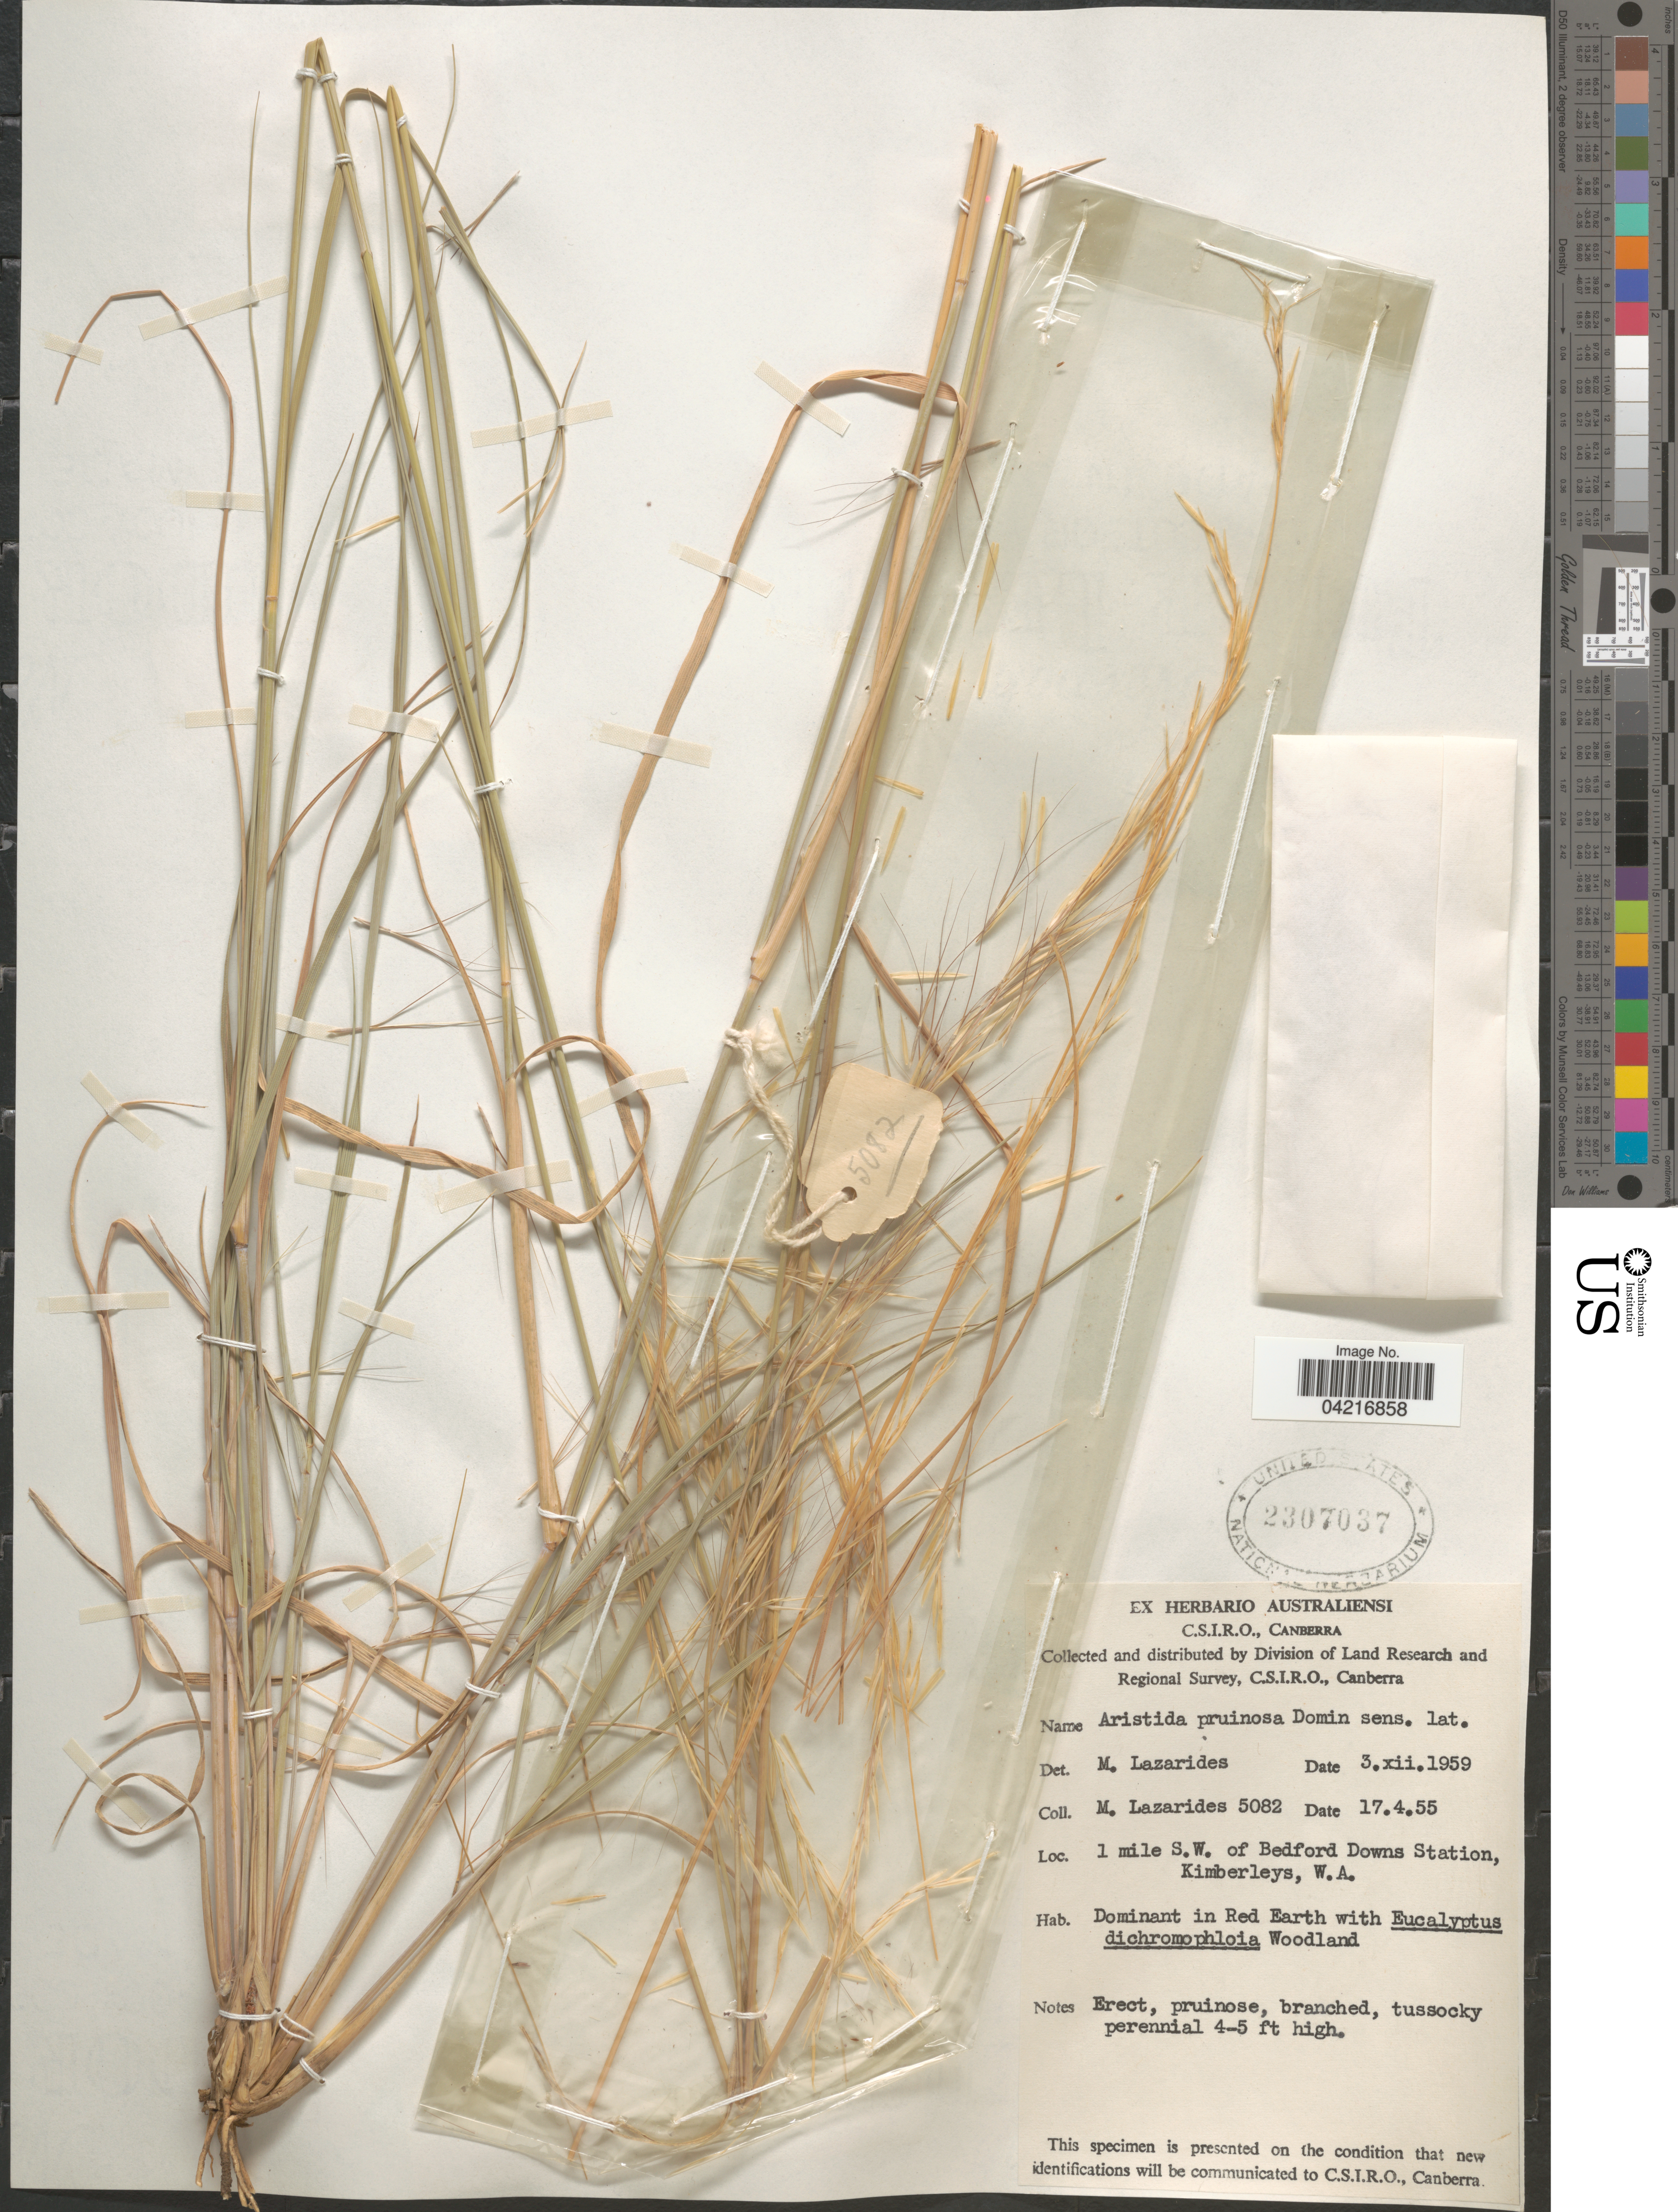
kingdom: Plantae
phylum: Tracheophyta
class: Liliopsida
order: Poales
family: Poaceae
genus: Aristida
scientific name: Aristida pruinosa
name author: Domin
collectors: M. Lazarides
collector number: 5082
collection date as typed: Transcribed d/m/y: 17/4/55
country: Australia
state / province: Western Australia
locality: Land Research and Regional Survey, C.S.I.R.O. 1 mile S.W. of Bedford Downs Station, Kimberleys.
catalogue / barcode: US 2307037